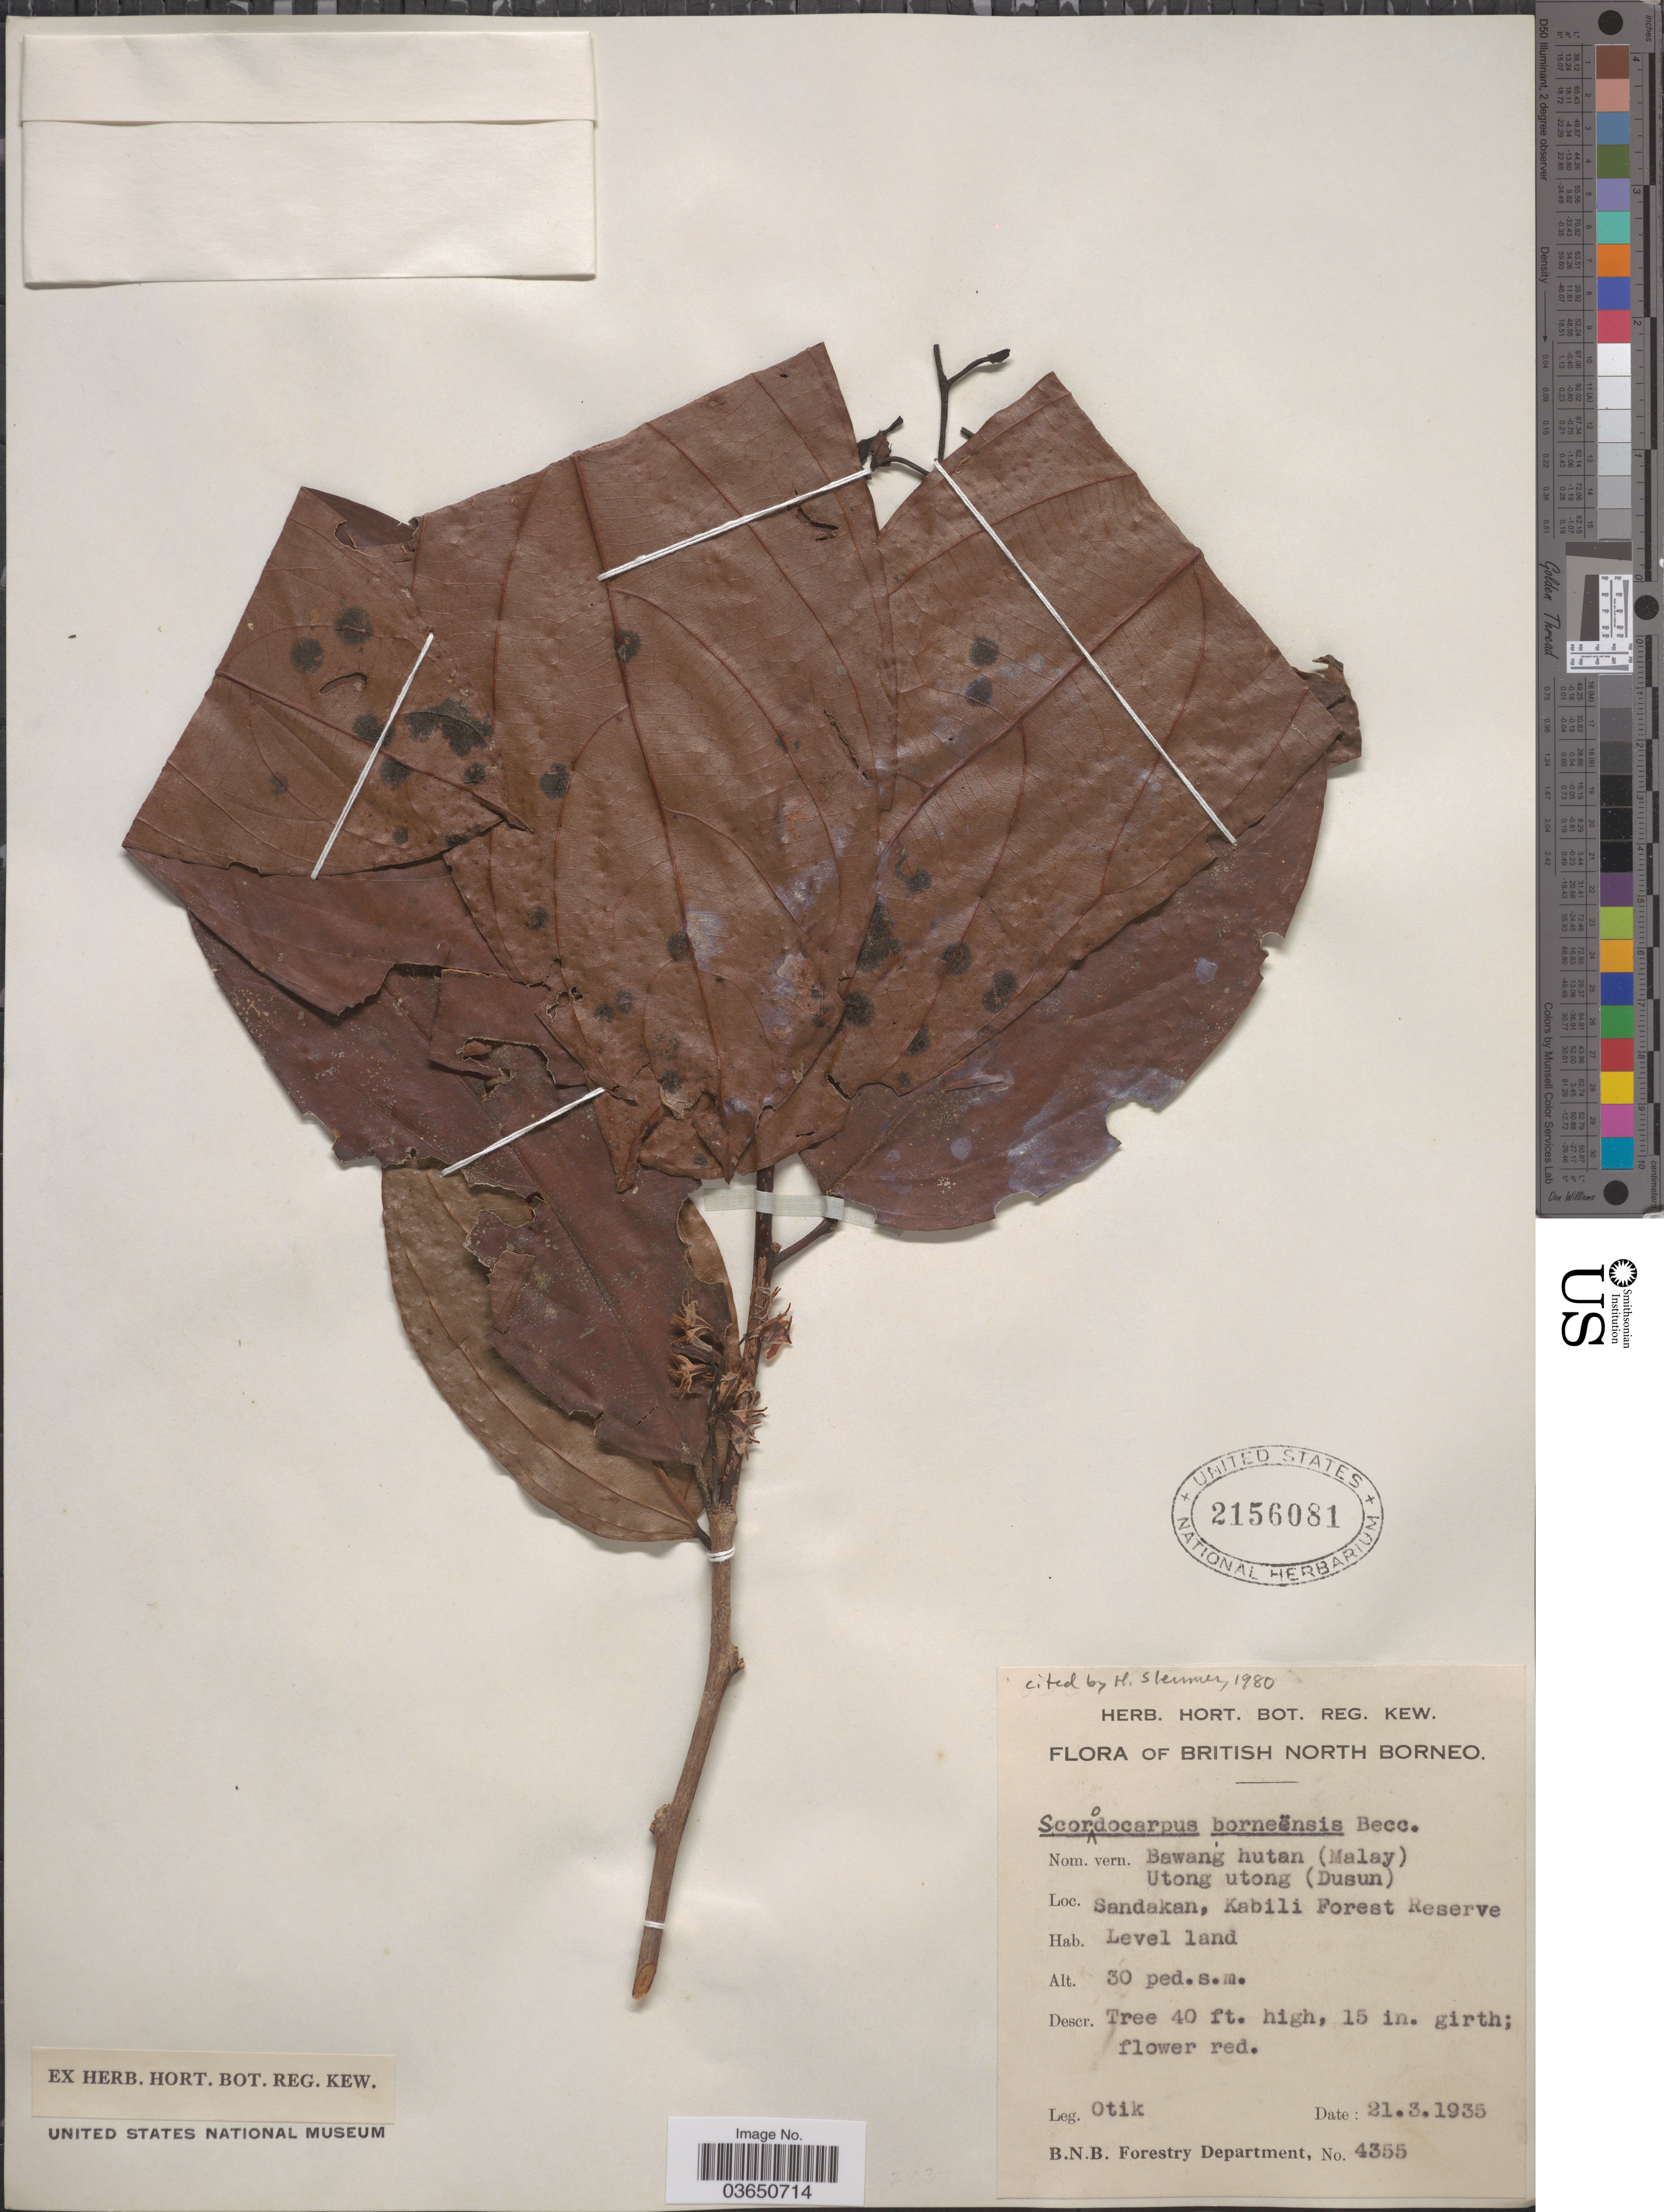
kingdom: Plantae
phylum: Tracheophyta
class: Magnoliopsida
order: Santalales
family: Strombosiaceae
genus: Scorodocarpus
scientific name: Scorodocarpus borneensis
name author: (Baill.) Becc.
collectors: Otik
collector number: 4355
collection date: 1935-03-21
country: Malaysia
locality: British North Borneo. Sandakan, Kabili Forest Reserve.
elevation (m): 9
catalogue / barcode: US 2156081